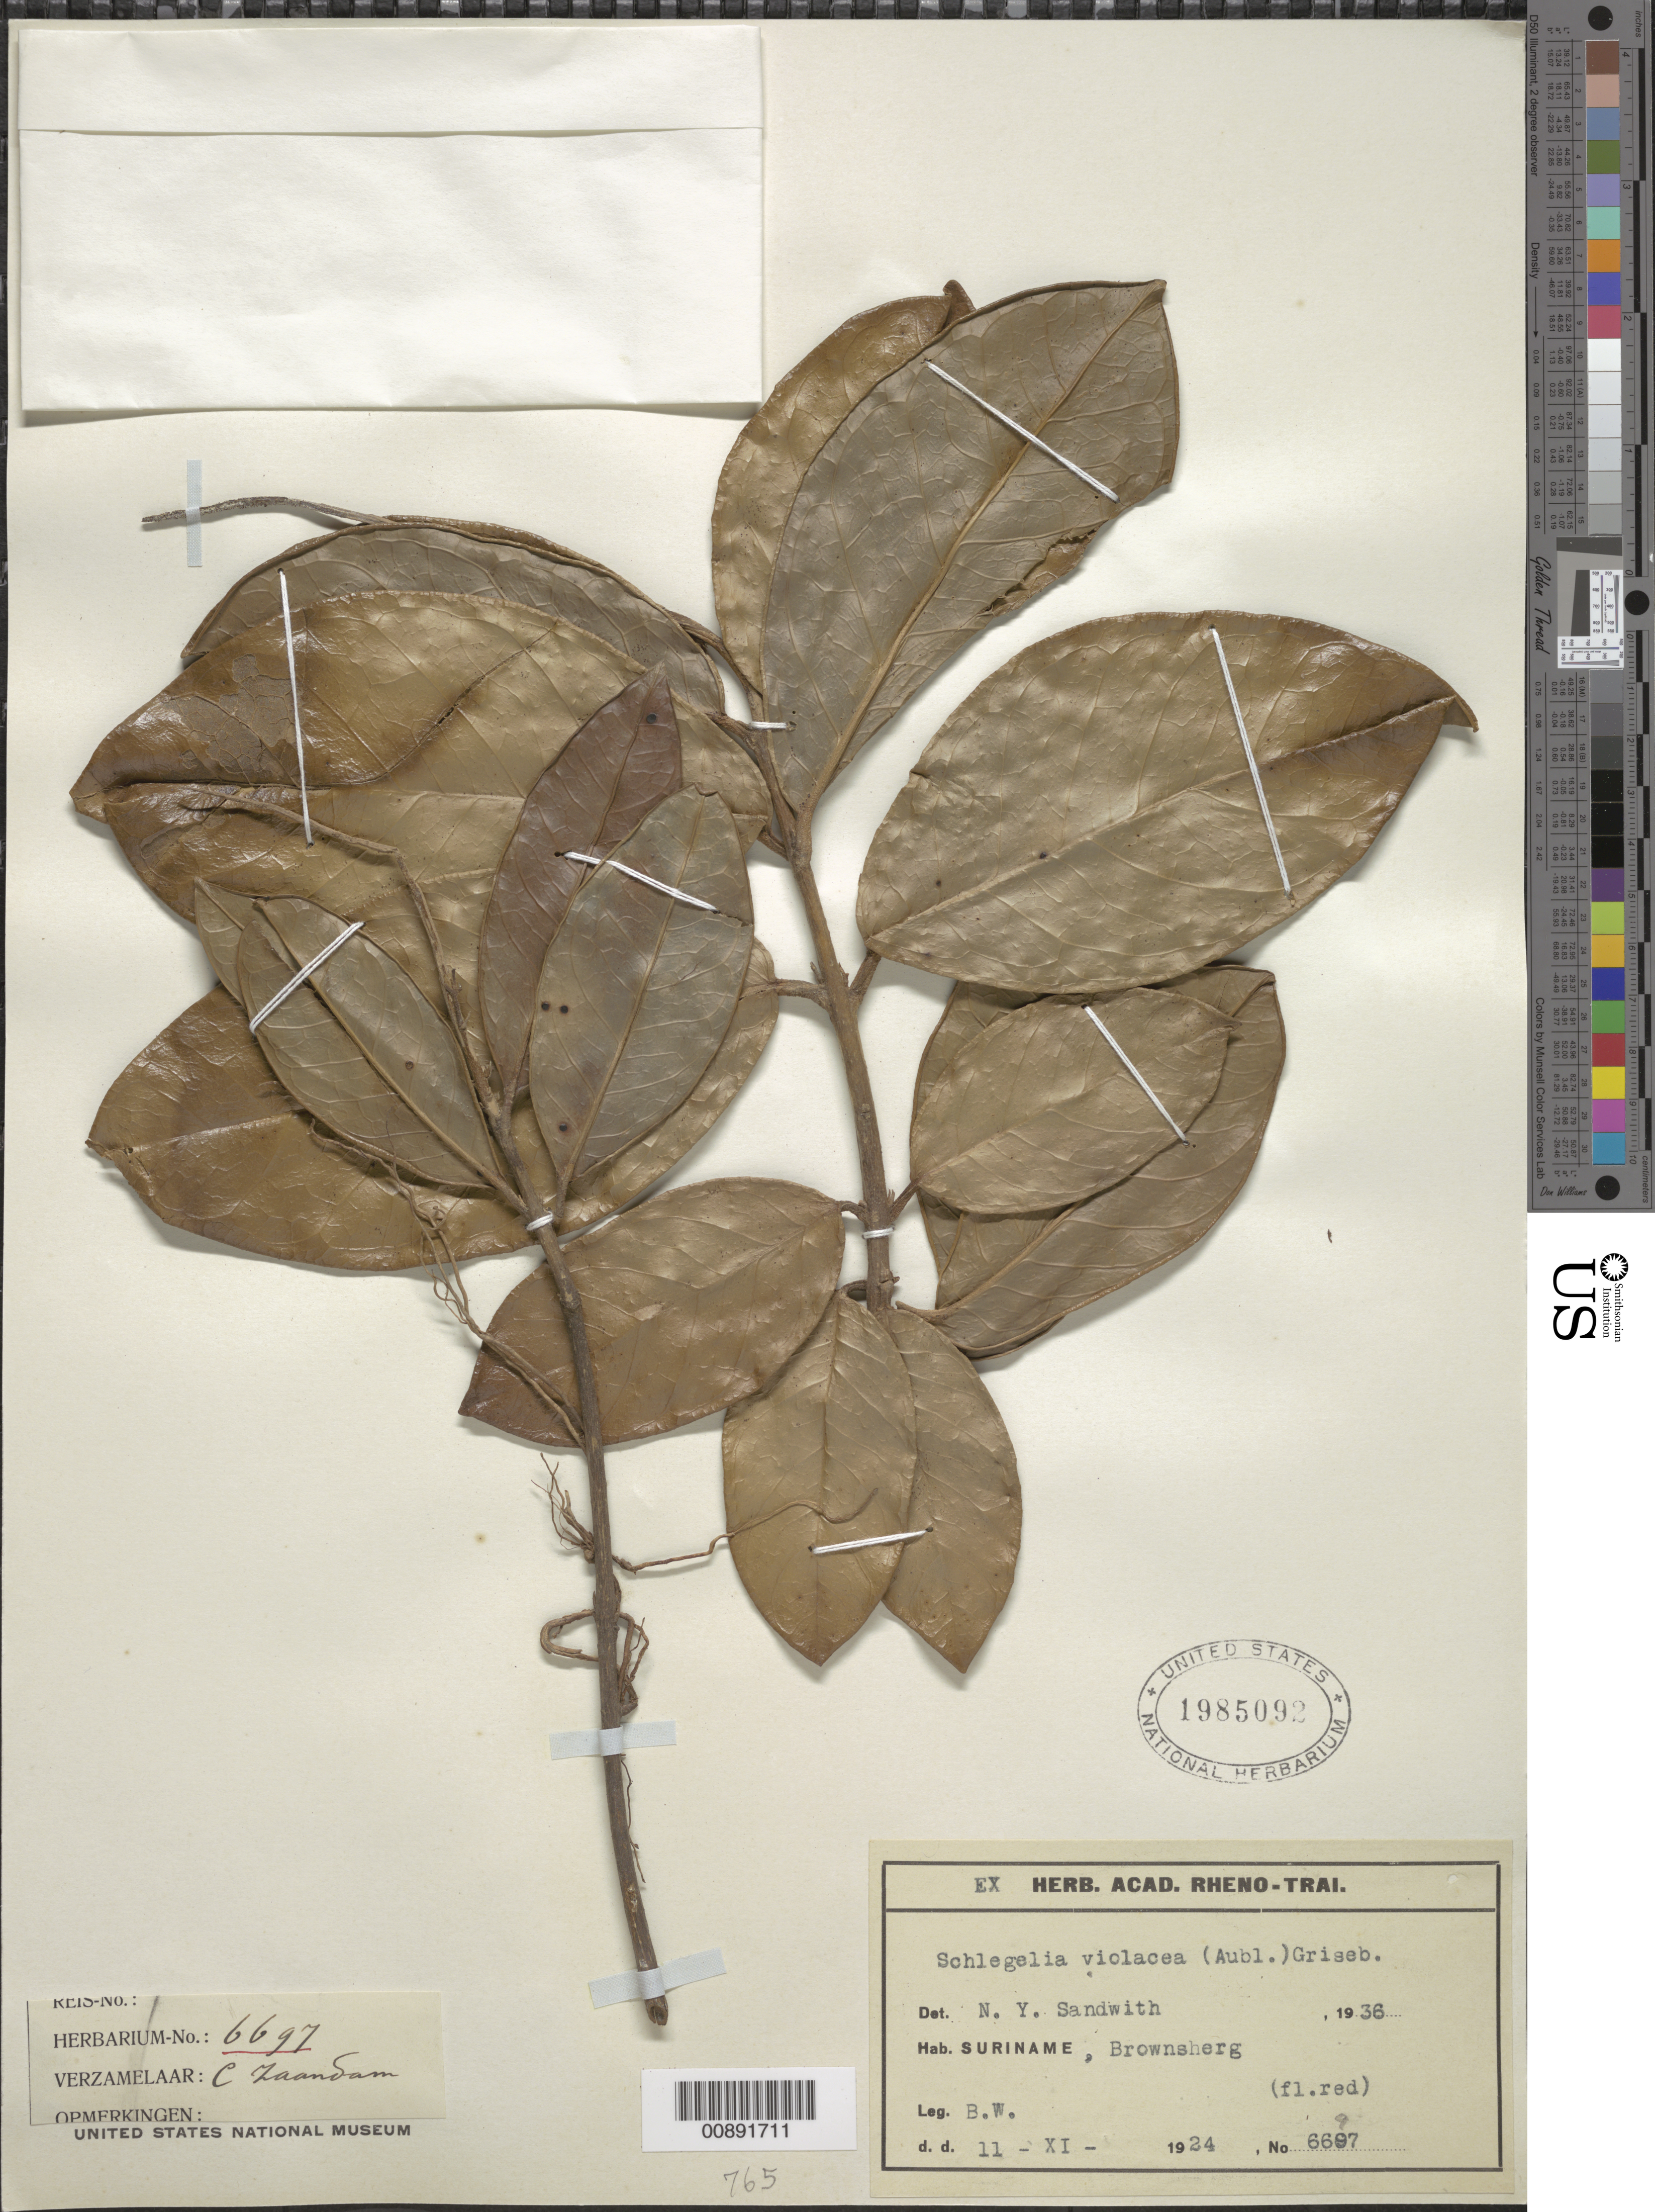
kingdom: Plantae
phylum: Tracheophyta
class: Magnoliopsida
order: Lamiales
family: Schlegeliaceae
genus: Schlegelia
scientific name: Schlegelia violacea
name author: (Aubl.) Griseb.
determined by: Sandwith, N. Y.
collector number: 6697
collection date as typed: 11-Nov-24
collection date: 1924-11-11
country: Suriname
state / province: Brokopondo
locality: Brownsberg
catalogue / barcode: US 1985092